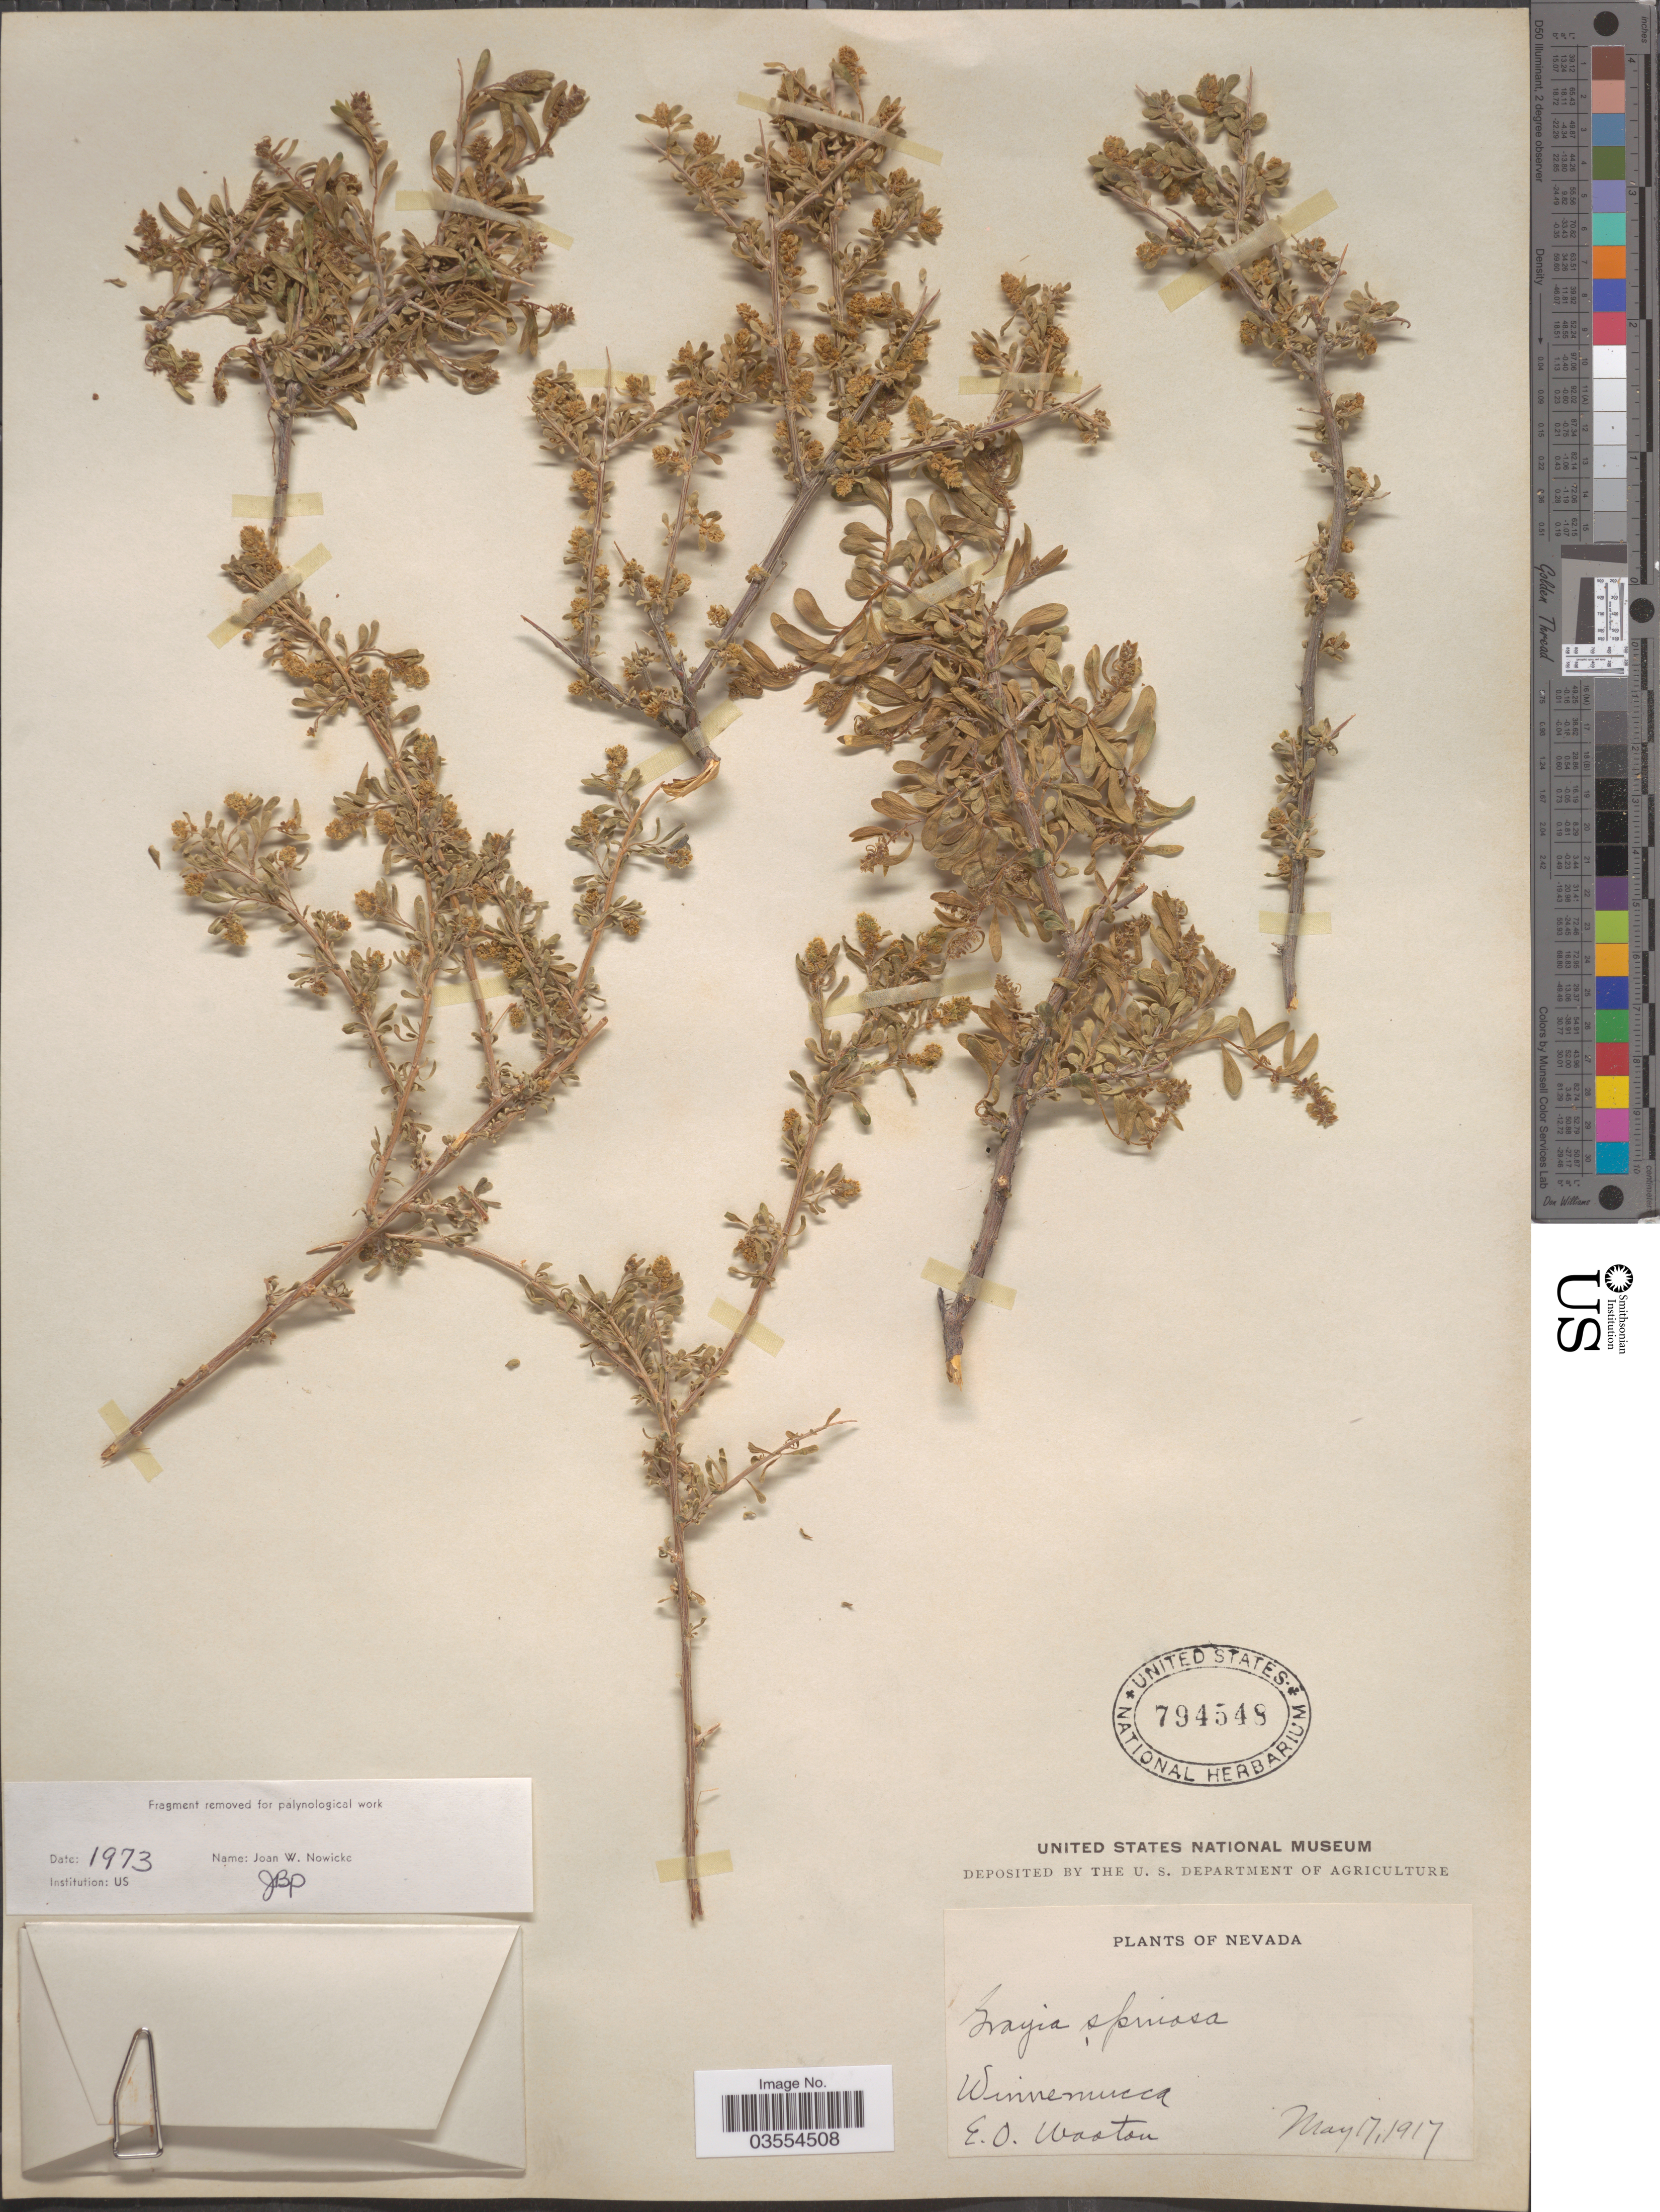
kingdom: Plantae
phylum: Tracheophyta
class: Magnoliopsida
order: Caryophyllales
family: Amaranthaceae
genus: Grayia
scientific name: Grayia spinosa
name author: (Hook.) Moq.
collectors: E. O. Wooton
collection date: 1917-05-17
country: United States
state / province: Nevada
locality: Winnemucca.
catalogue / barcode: US 794548